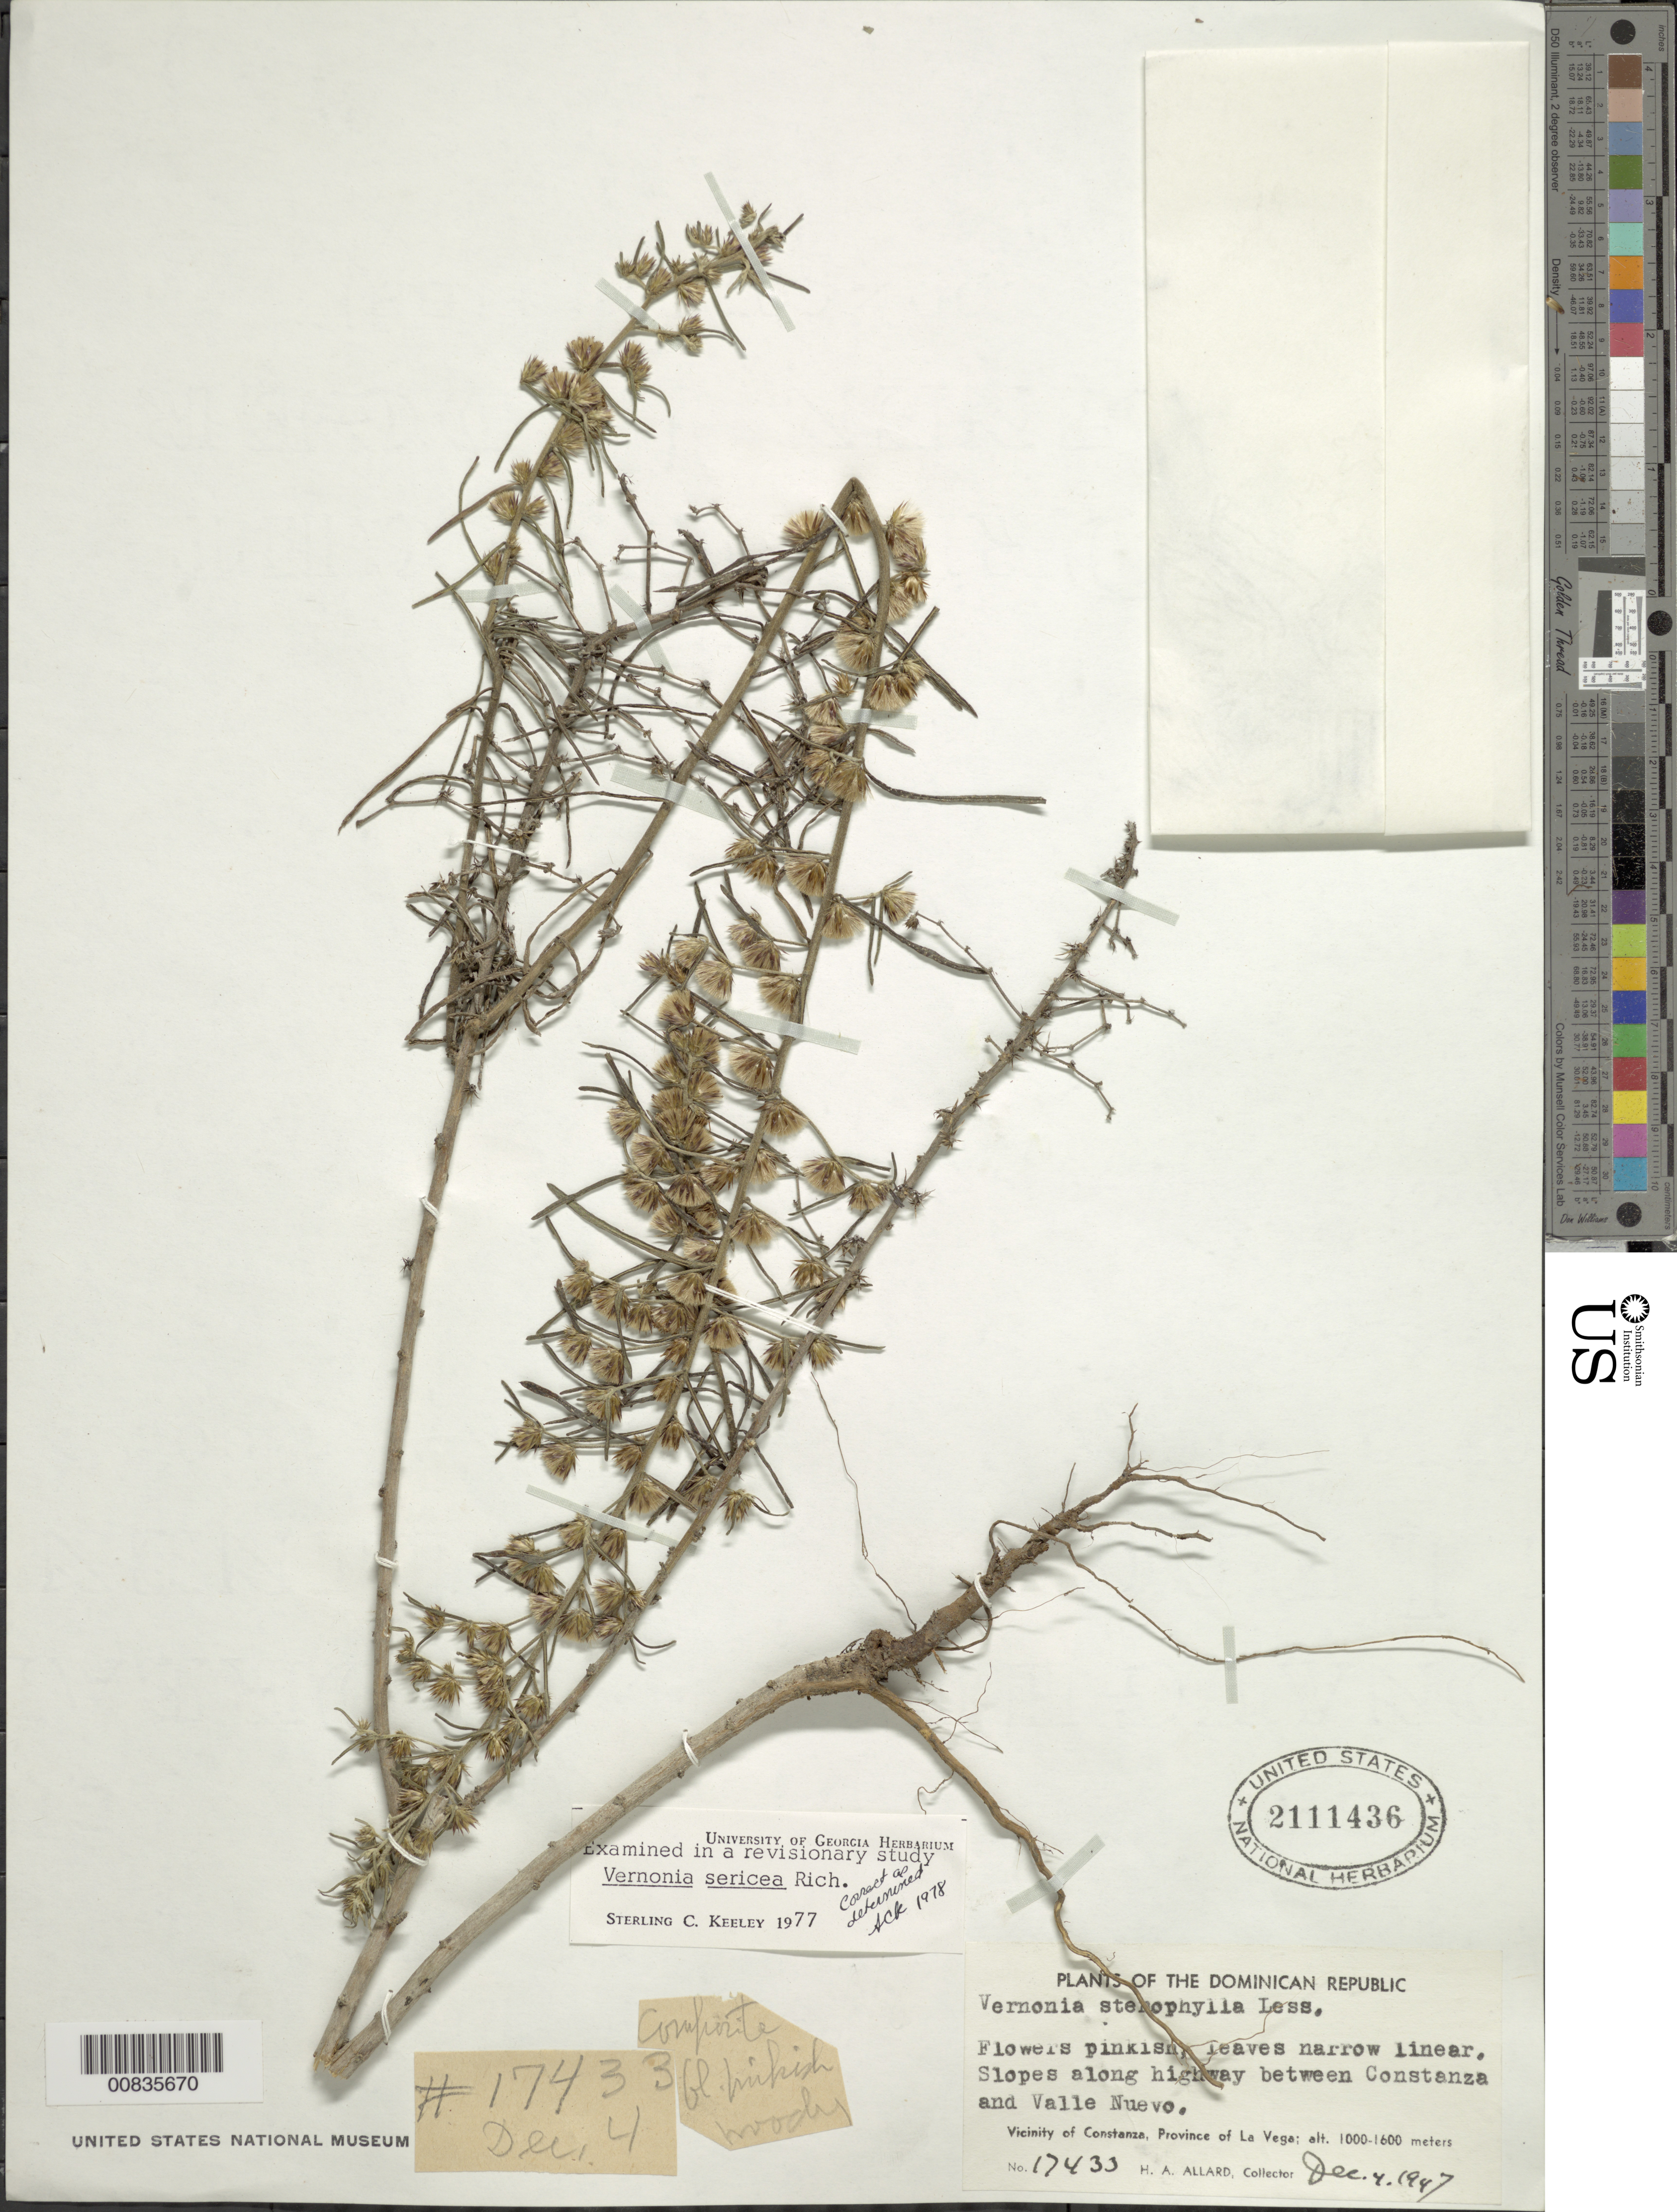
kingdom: Plantae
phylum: Tracheophyta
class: Magnoliopsida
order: Asterales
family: Asteraceae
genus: Lepidaploa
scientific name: Lepidaploa sericea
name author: (Rich.) H. Rob.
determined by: Keeley, S. C.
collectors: H. A. Allard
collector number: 17433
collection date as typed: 04 Dec 1947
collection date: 1947-12-04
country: Dominican Republic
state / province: La Vega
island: Hispaniola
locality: Vicinity of Constanza, along highway between Constanza to Valle Nuevo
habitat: Mountain slopes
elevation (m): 1000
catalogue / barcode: US 2111436